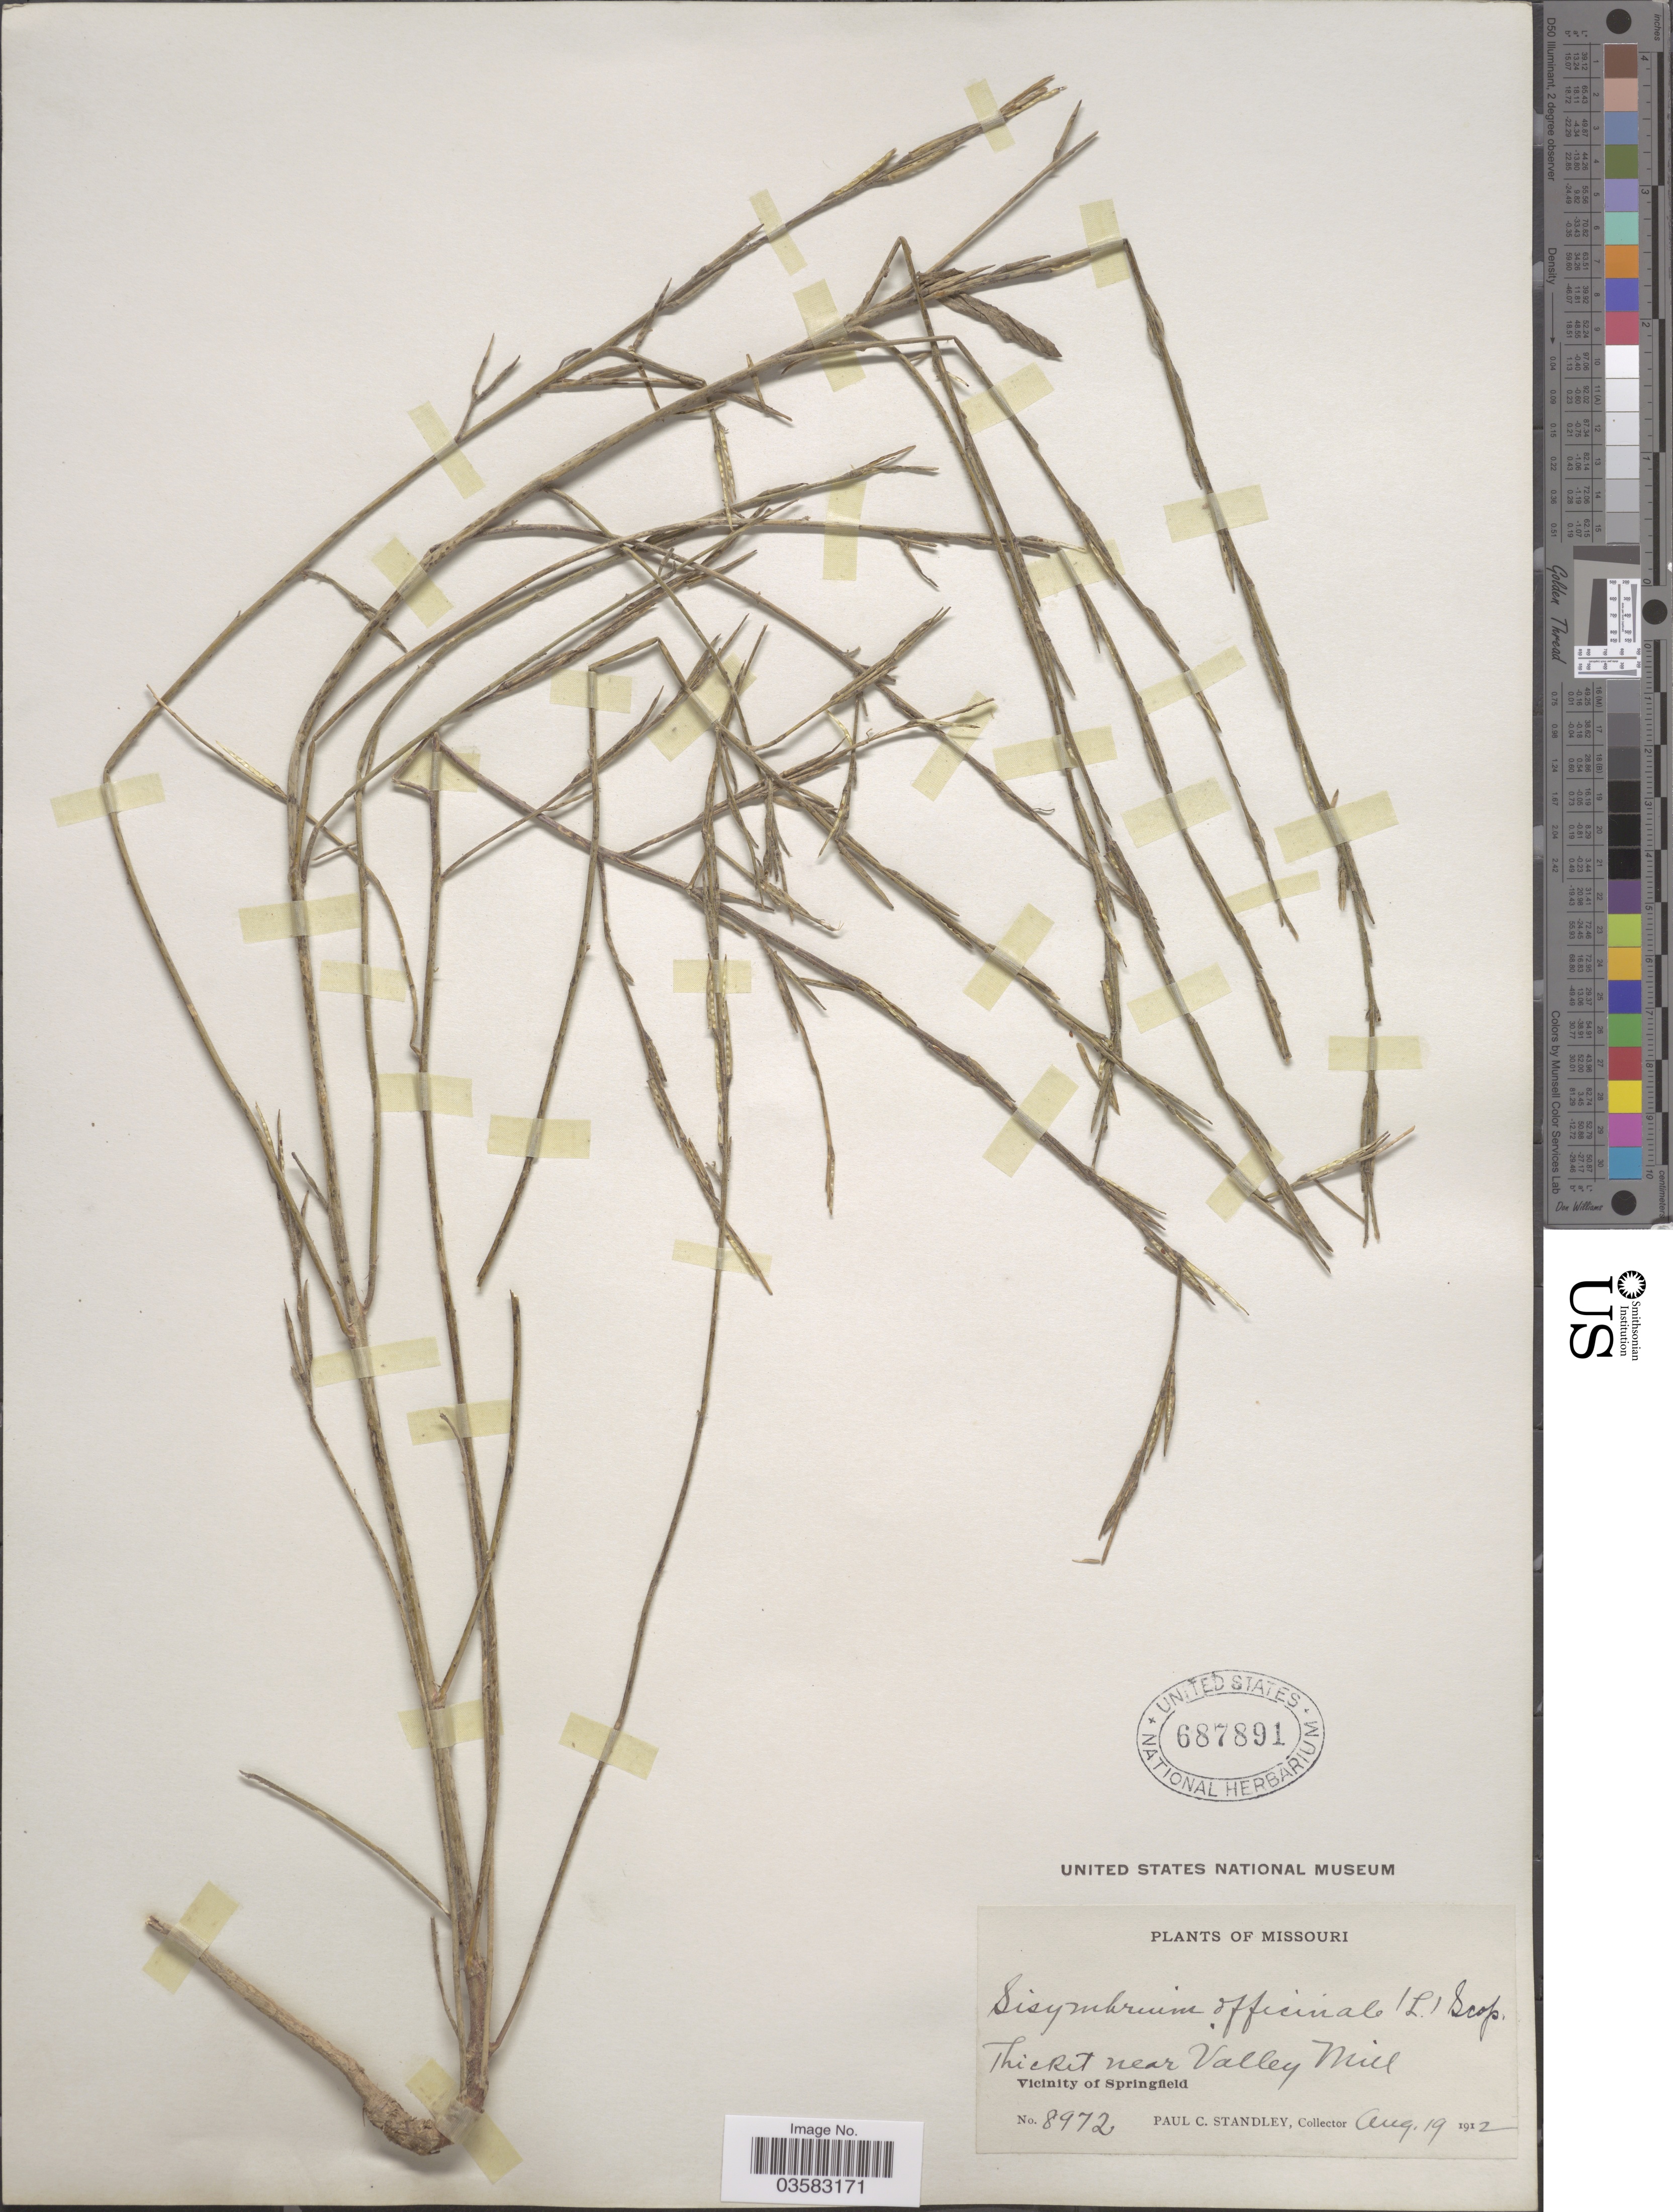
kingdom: Plantae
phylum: Tracheophyta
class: Magnoliopsida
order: Brassicales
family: Brassicaceae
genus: Sisymbrium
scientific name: Sisymbrium officinale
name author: (L.) Scop.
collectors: P. C. Standley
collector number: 8972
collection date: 1912-08-19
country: United States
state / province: Missouri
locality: Thicket near Valley Mill. Vicinity of Springfield.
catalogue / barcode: US 687891